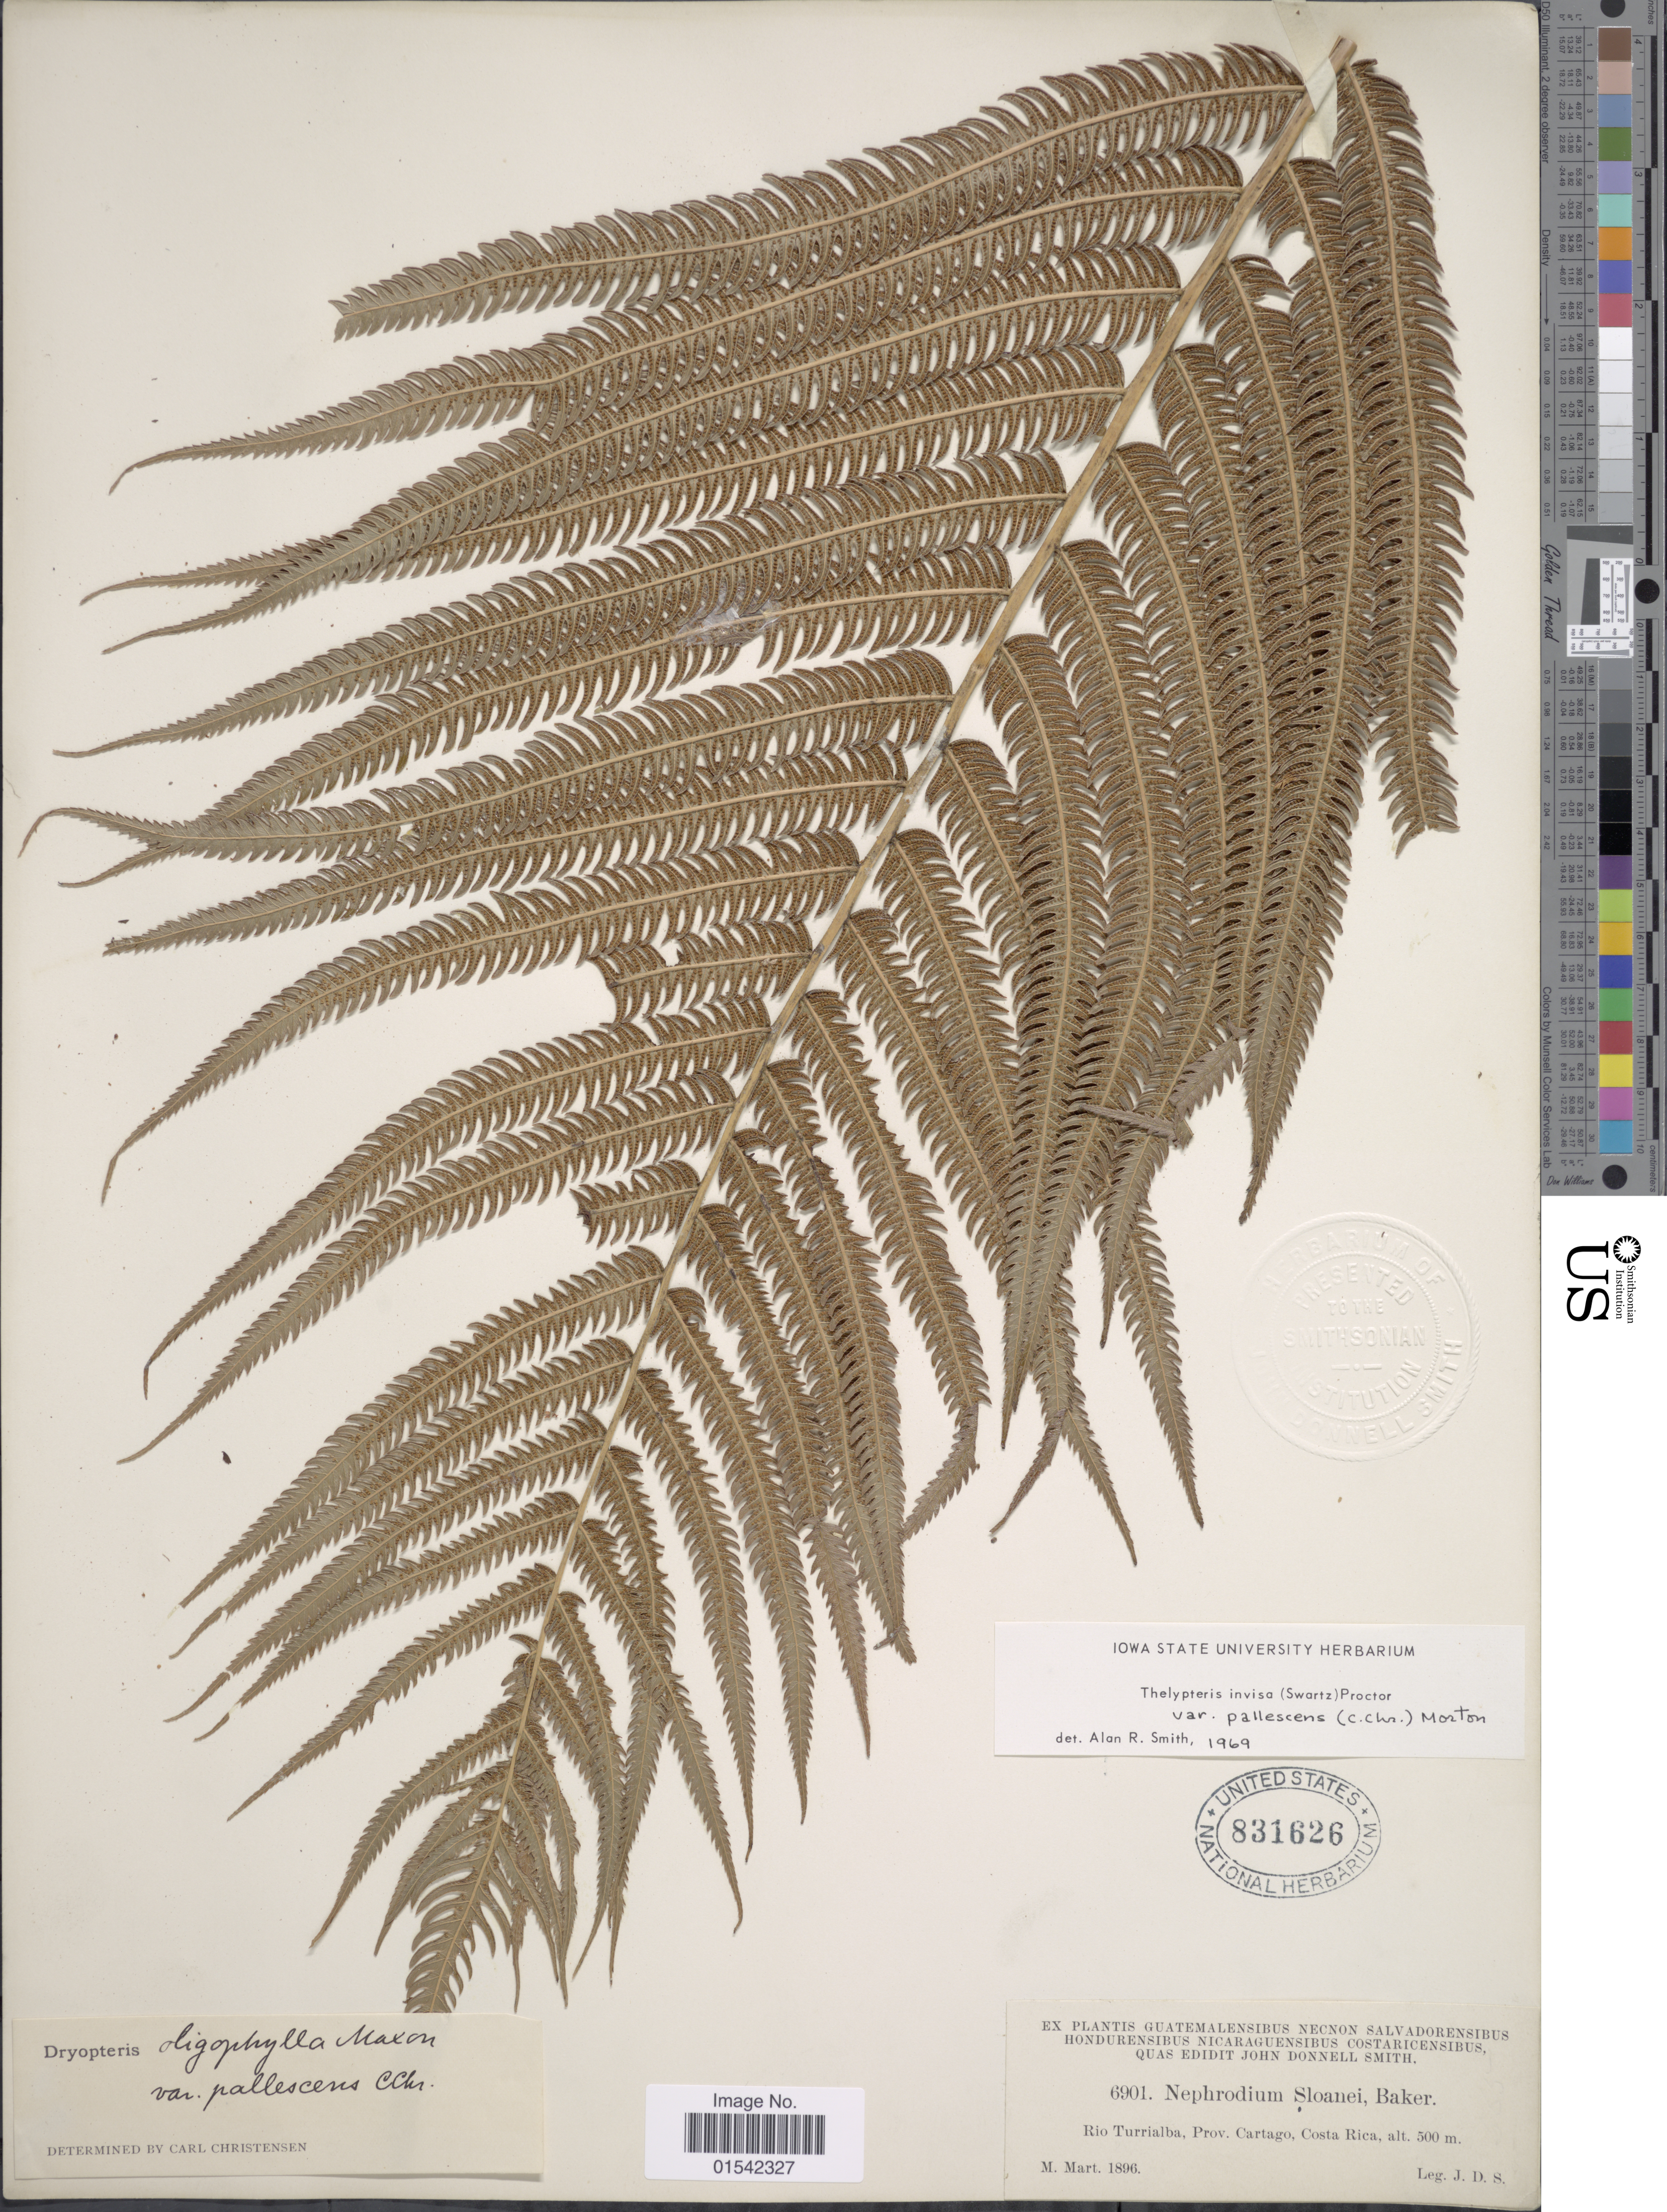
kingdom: Plantae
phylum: Tracheophyta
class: Polypodiopsida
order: Polypodiales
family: Thelypteridaceae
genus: Cyclosorus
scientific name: Cyclosorus grandis (A.R. Sm.) comb. nov., ined 2015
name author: (A.R. Sm.)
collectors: J. Donnell Smith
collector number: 6901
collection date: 1896-03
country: Costa Rica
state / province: Cartago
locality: Rio Turrialba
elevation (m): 500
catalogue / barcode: US 831626